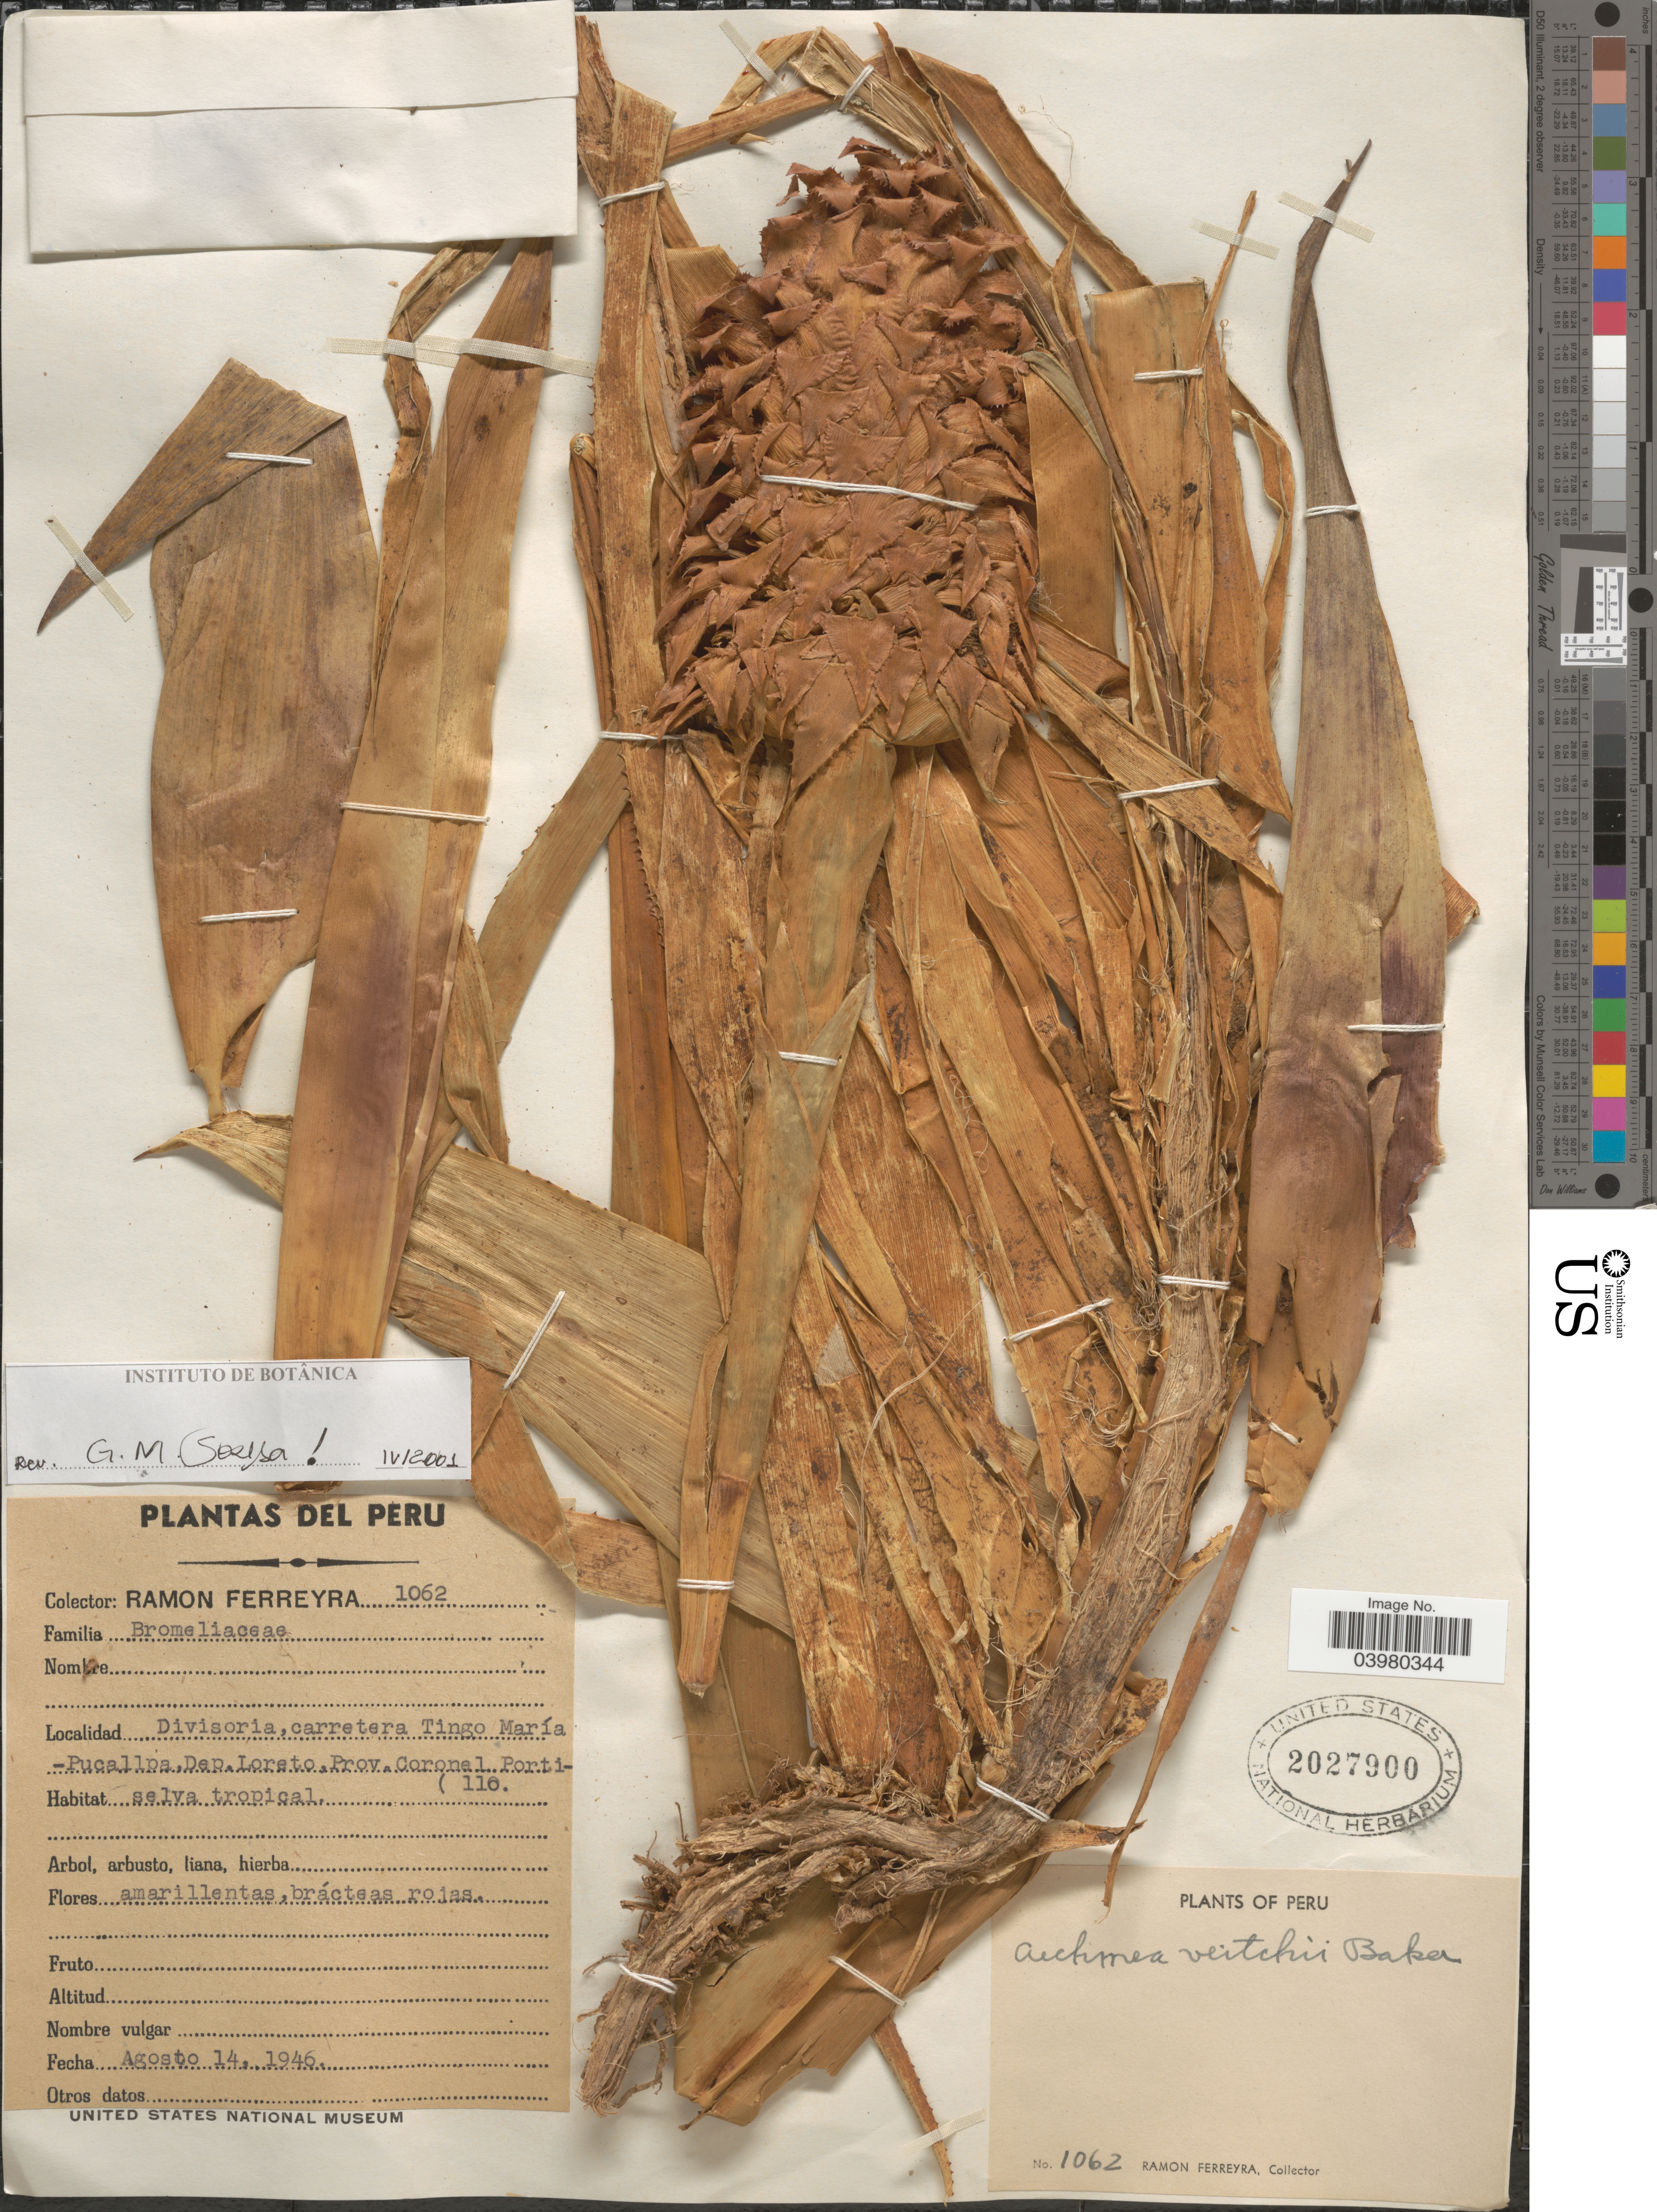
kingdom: Plantae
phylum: Tracheophyta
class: Liliopsida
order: Poales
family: Bromeliaceae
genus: Aechmea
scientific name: Aechmea veitchii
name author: Baker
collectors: R. A. Ferreyra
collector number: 1062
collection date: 1946-08-14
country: Peru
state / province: Loreto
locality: Divisoria, carretera Tingo María-Pucallpa, Dep. Loreto, Prov. Coronel Portillo.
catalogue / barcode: US 2027900